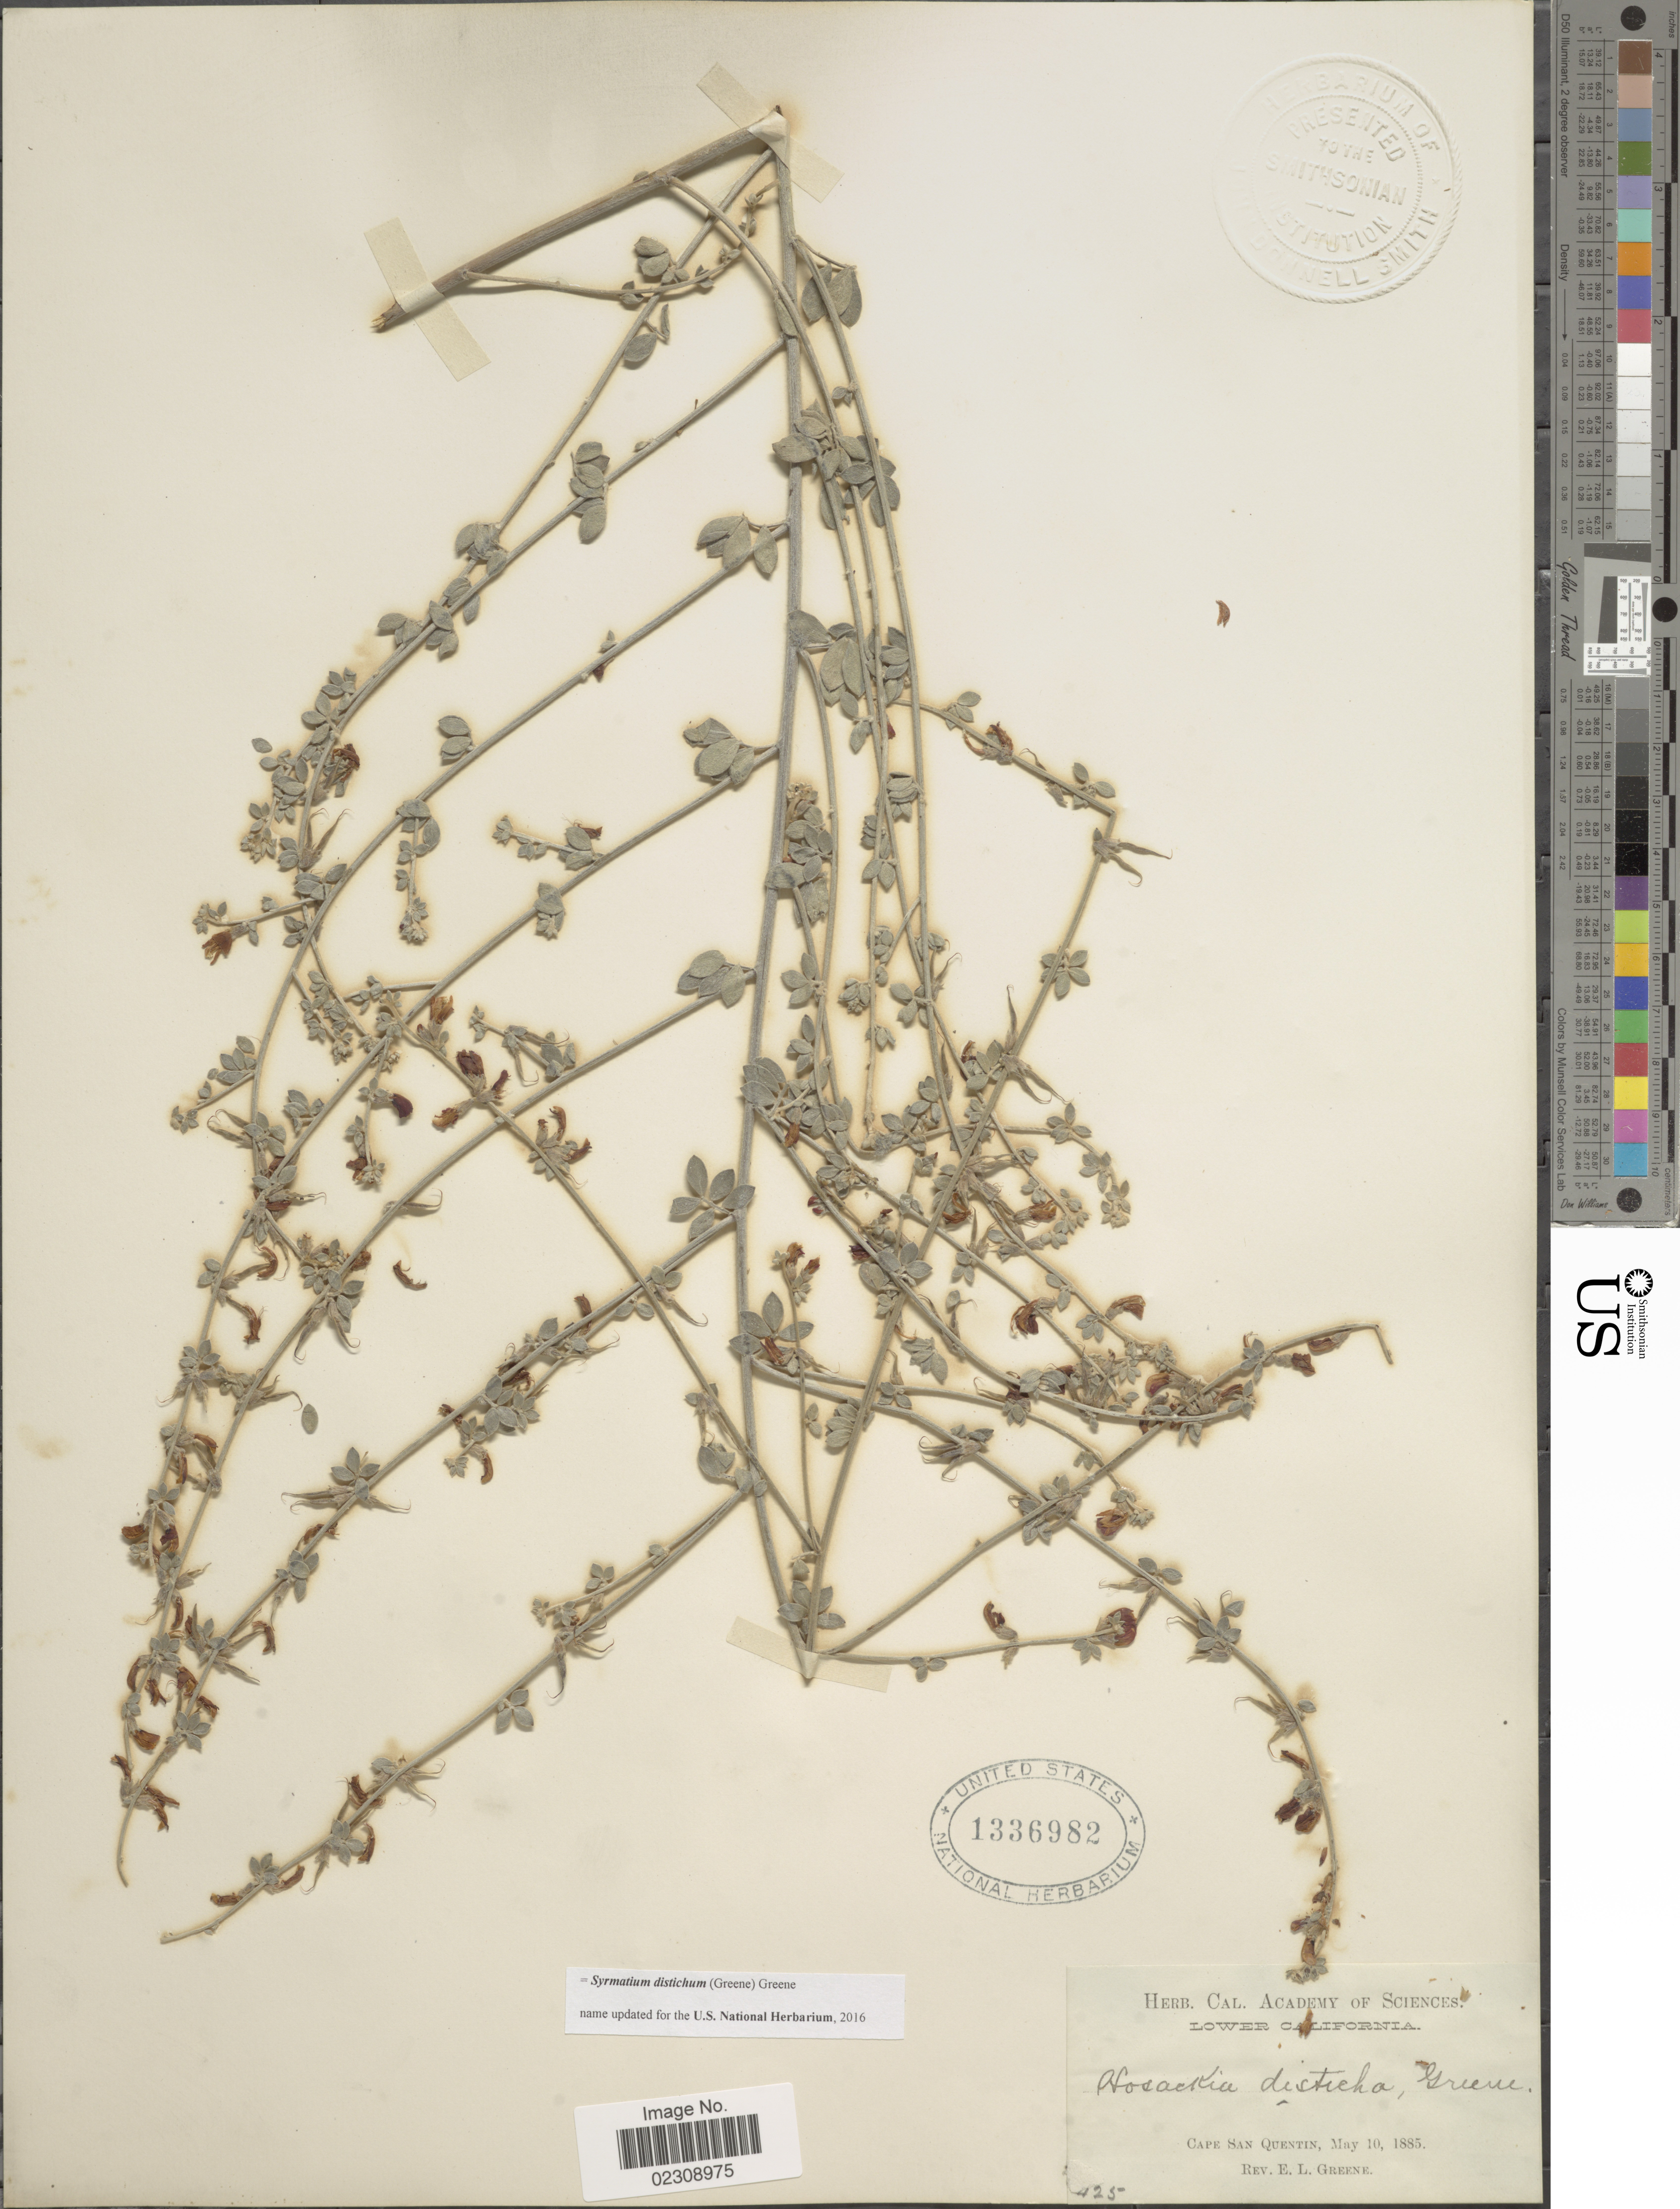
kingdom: Plantae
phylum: Tracheophyta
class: Magnoliopsida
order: Fabales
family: Fabaceae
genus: Syrmatium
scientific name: Syrmatium distichum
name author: (Greene) Greene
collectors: E. L. Greene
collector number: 425 ?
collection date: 1885-05-10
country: Mexico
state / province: Baja California Norte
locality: Lower California. Cape San Quentin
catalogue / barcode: US 1336982